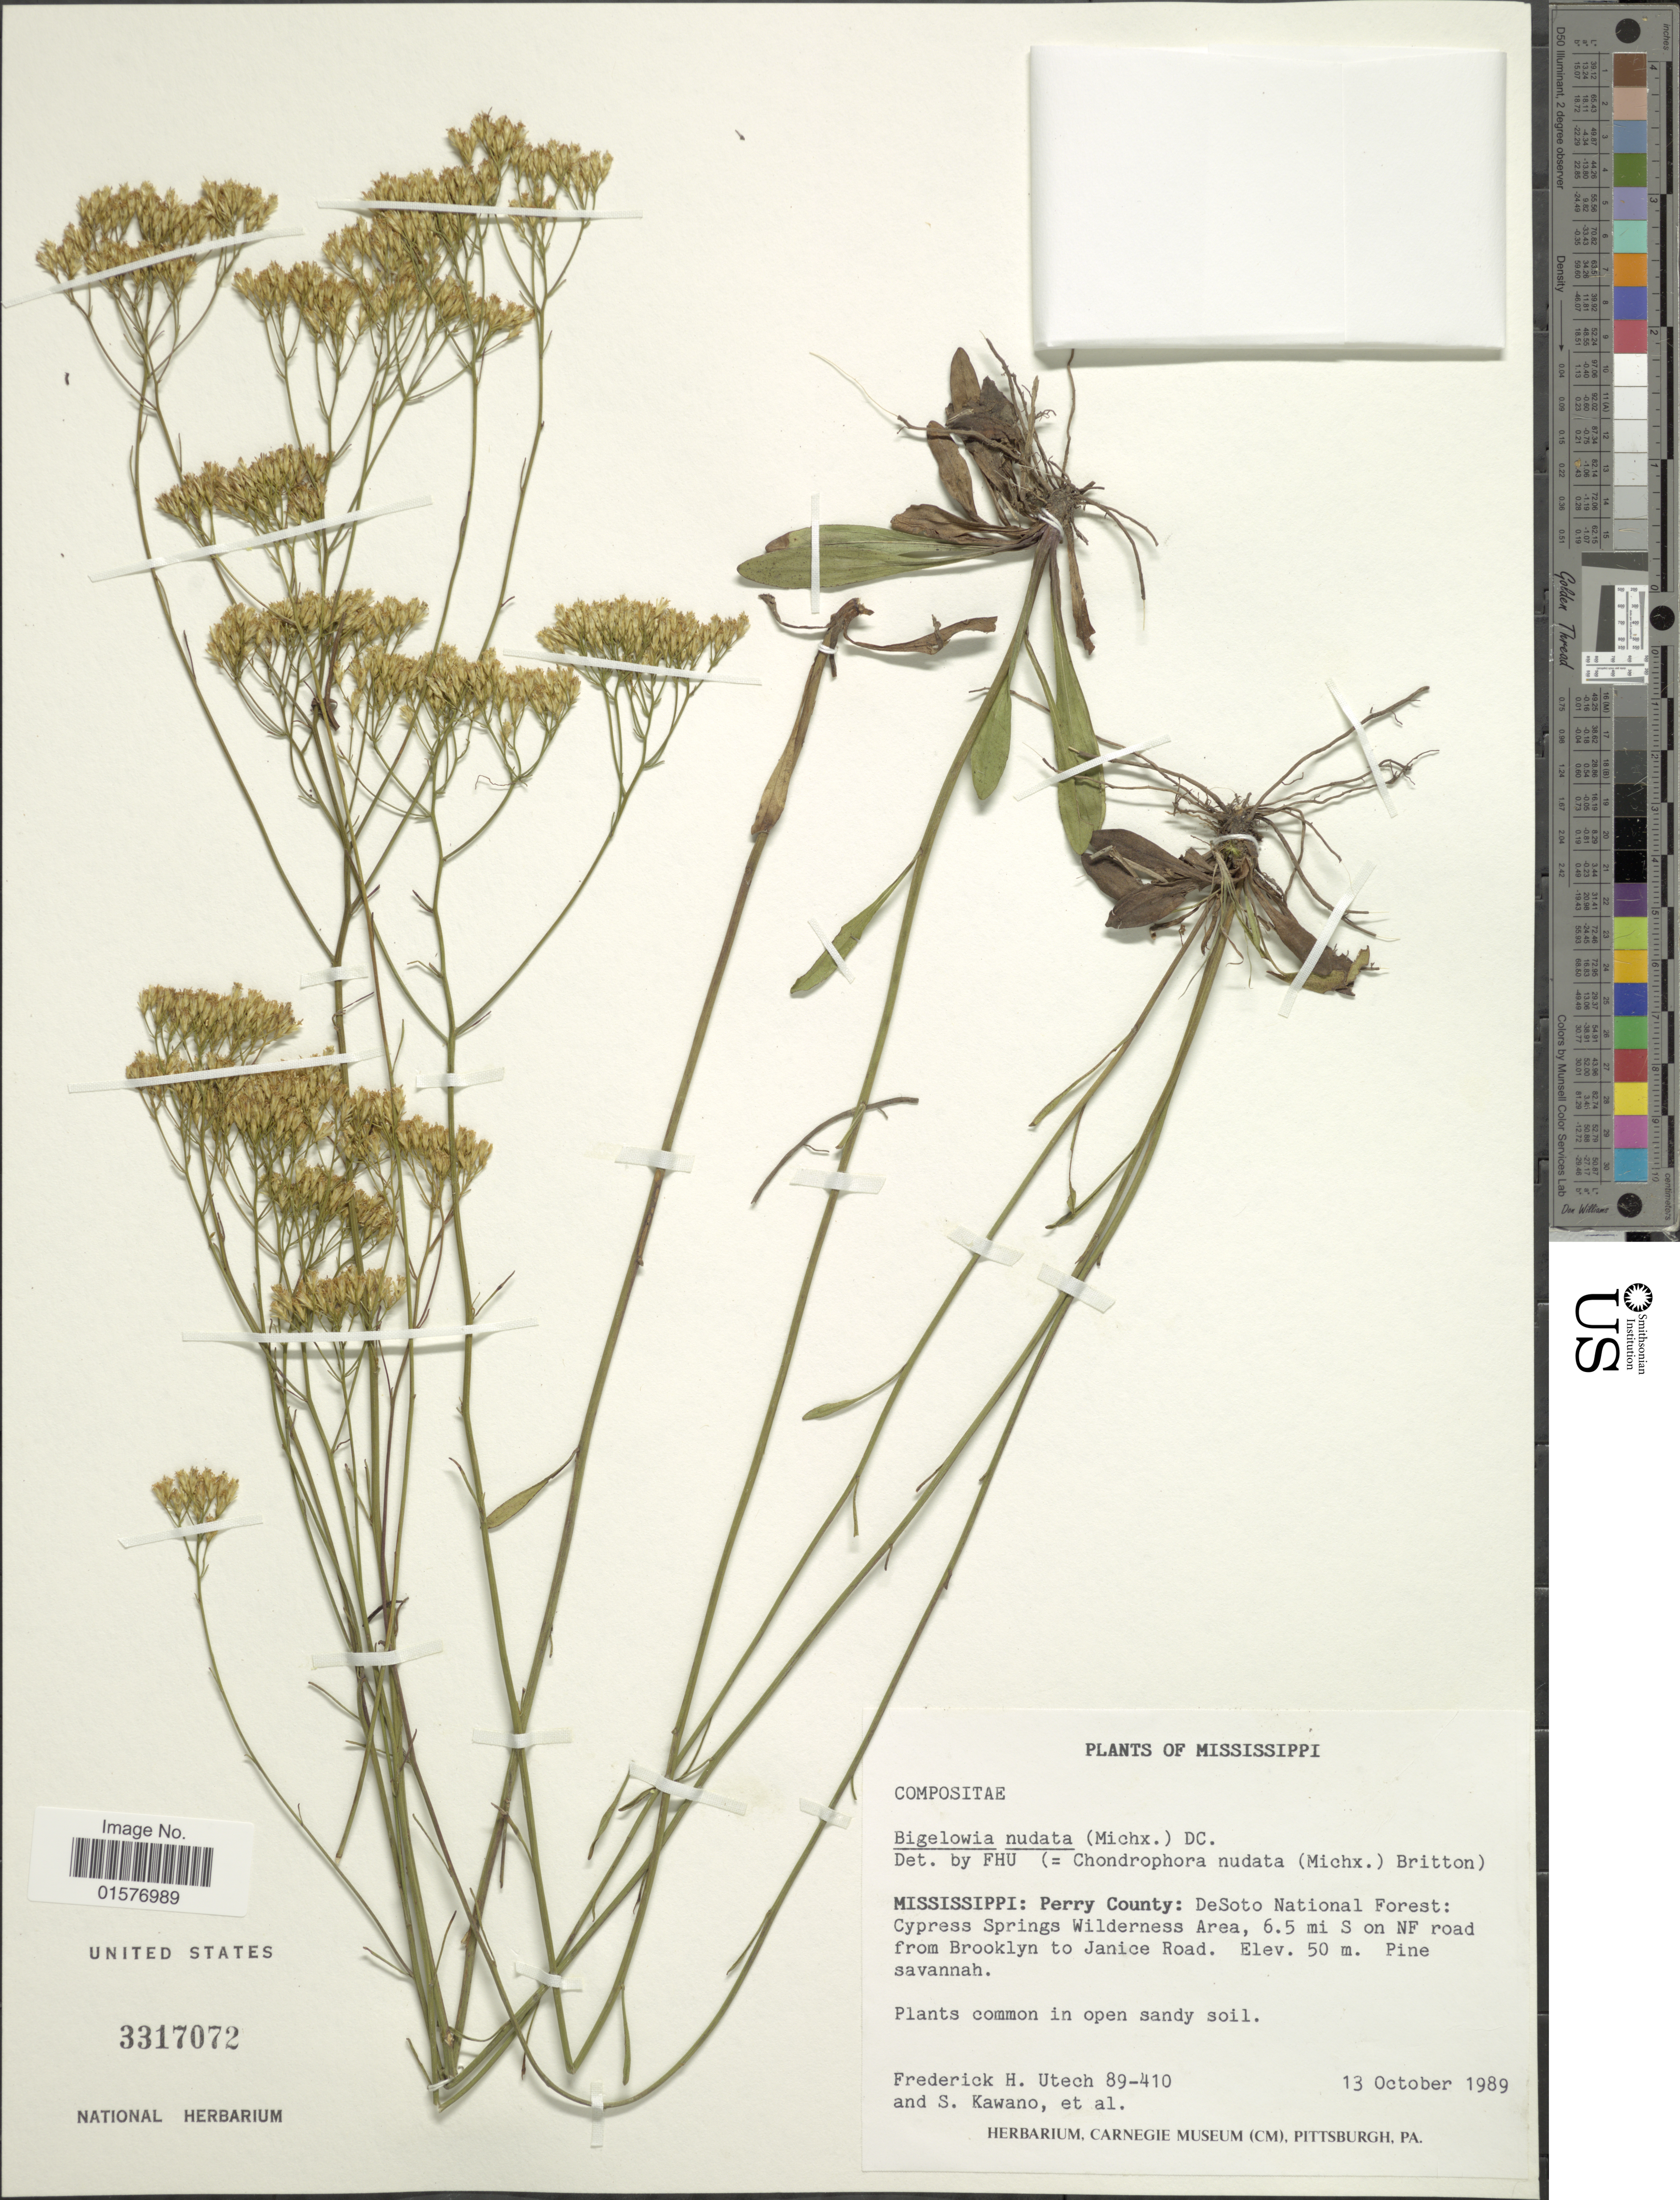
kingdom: Plantae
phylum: Tracheophyta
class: Magnoliopsida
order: Asterales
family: Asteraceae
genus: Bigelowia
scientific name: Bigelowia nudata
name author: (Michx.) DC.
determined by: Urbatsch, Lowell E., Curator (LSU), Louisiana State University (UNITED STATES)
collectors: F. Utech, S. Kawano & et al.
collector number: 89-410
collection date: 1989-10-13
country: United States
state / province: Mississippi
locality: Mississippi: Perry County: DeSoto National Forest: Cypress Springs Wilderness Area, 6.5 mi S on NF road from Brooklyn to Janice Road, Pine savannah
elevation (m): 50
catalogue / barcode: US 3317072